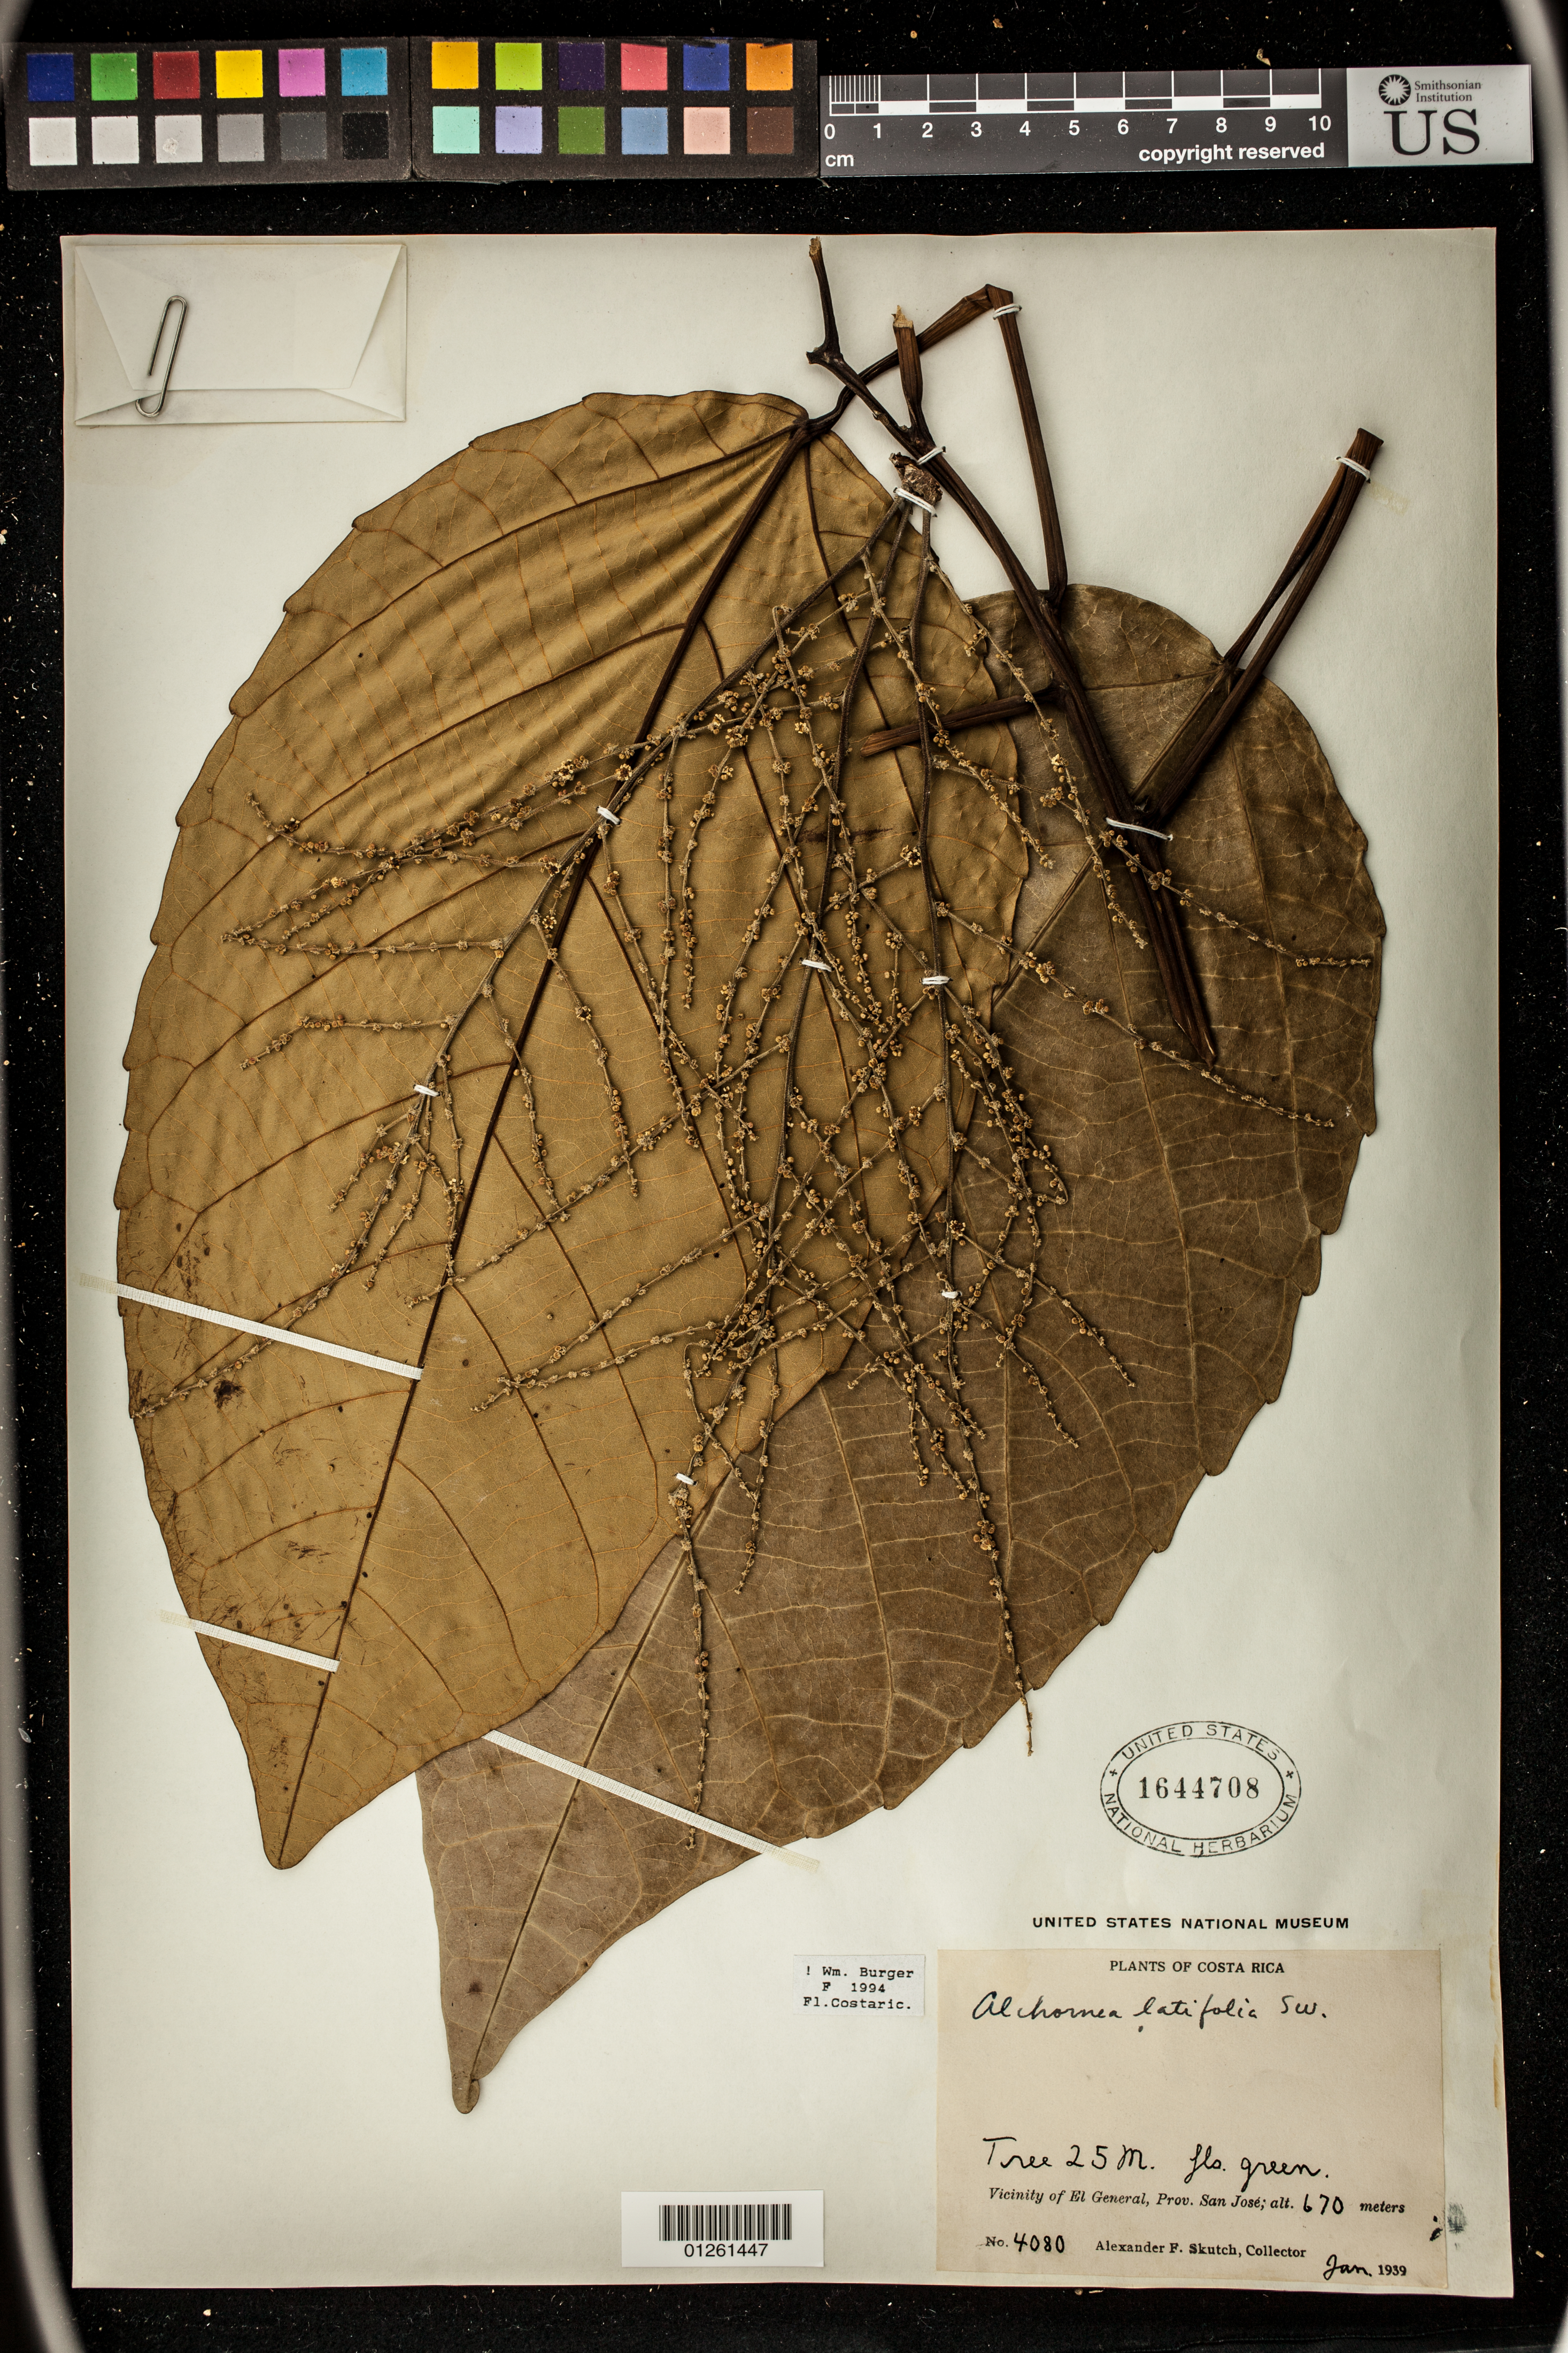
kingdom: Plantae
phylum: Tracheophyta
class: Magnoliopsida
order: Malpighiales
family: Euphorbiaceae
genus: Alchornea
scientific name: Alchornea latifolia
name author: Sw.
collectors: A. F. Skutch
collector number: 4080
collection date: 1939-01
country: Costa Rica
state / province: San Jose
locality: Vicinity of El General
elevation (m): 670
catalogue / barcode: US 1644708